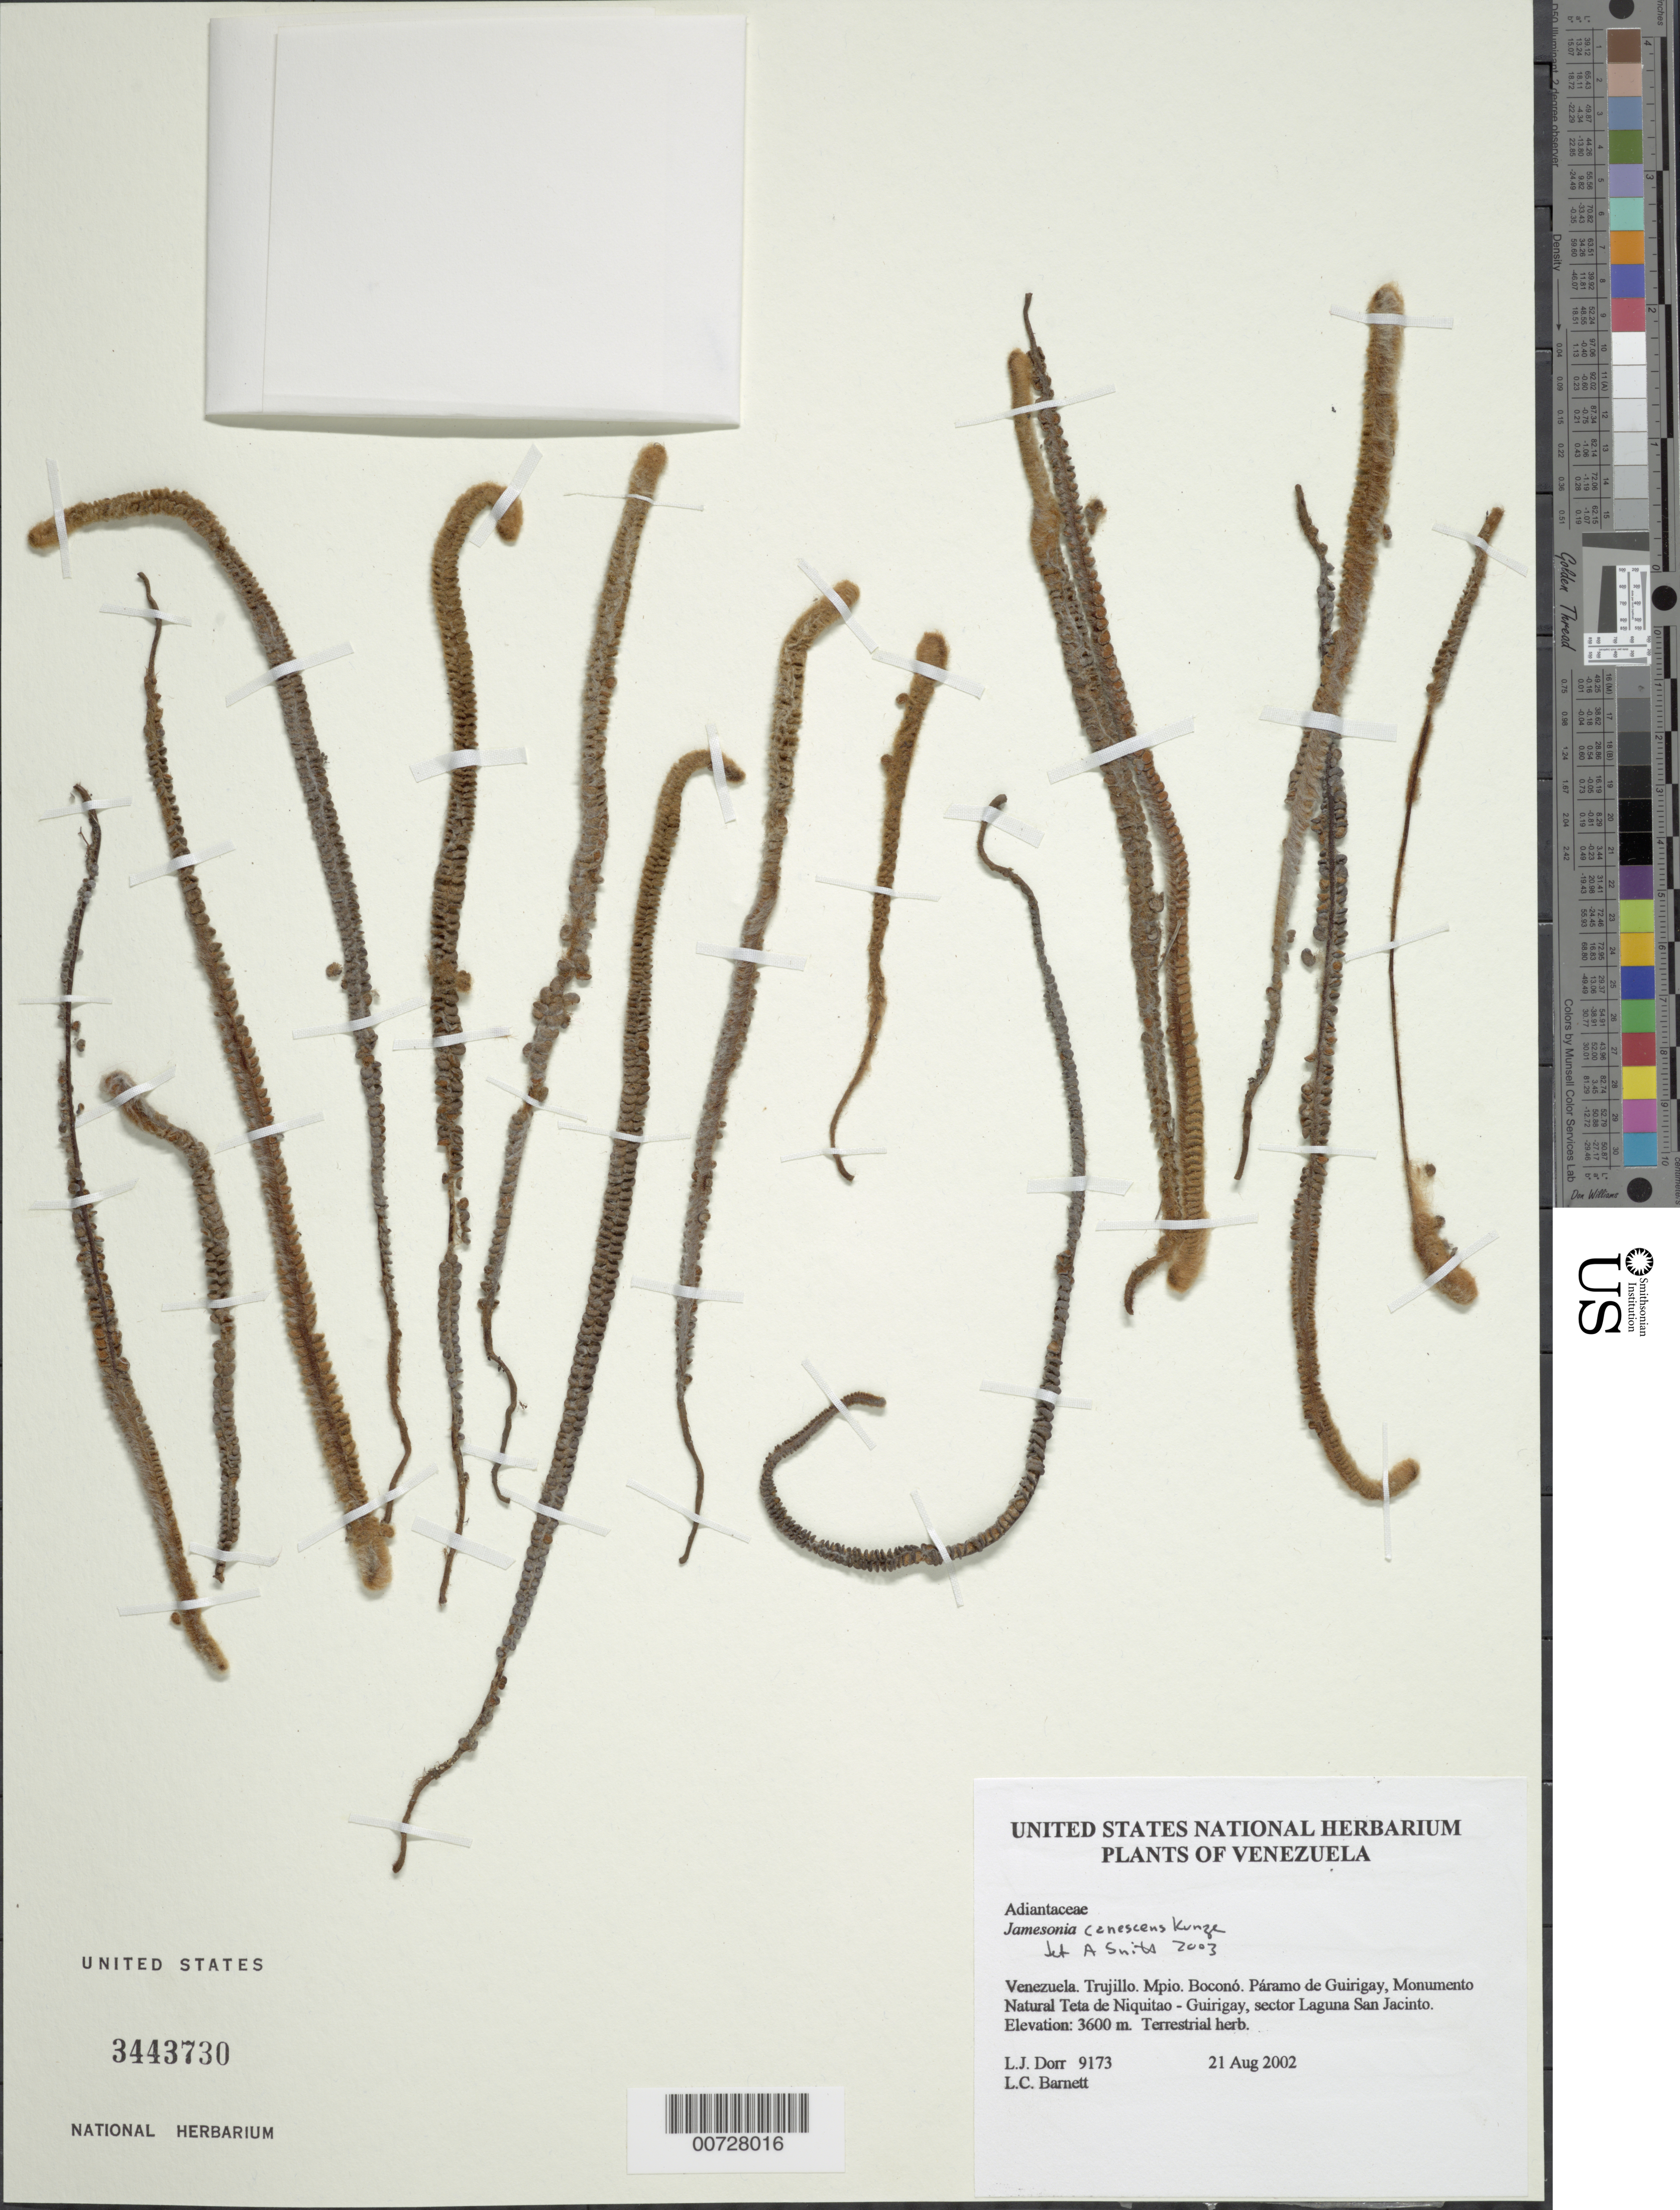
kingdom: Plantae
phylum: Tracheophyta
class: Polypodiopsida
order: Polypodiales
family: Pteridaceae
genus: Jamesonia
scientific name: Jamesonia canescens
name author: Kunze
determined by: Smith, Andrew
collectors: L. J. Dorr & L. C. Barnett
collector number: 9173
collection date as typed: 21 Aug 2002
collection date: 2002-08-21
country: Venezuela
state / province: Trujillo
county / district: Boconó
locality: Páramo de Guirigay, Monumento Natural Teta de Niquitao - Guirigay, sector Laguna San Jacinto.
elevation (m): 3600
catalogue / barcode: US 3443730